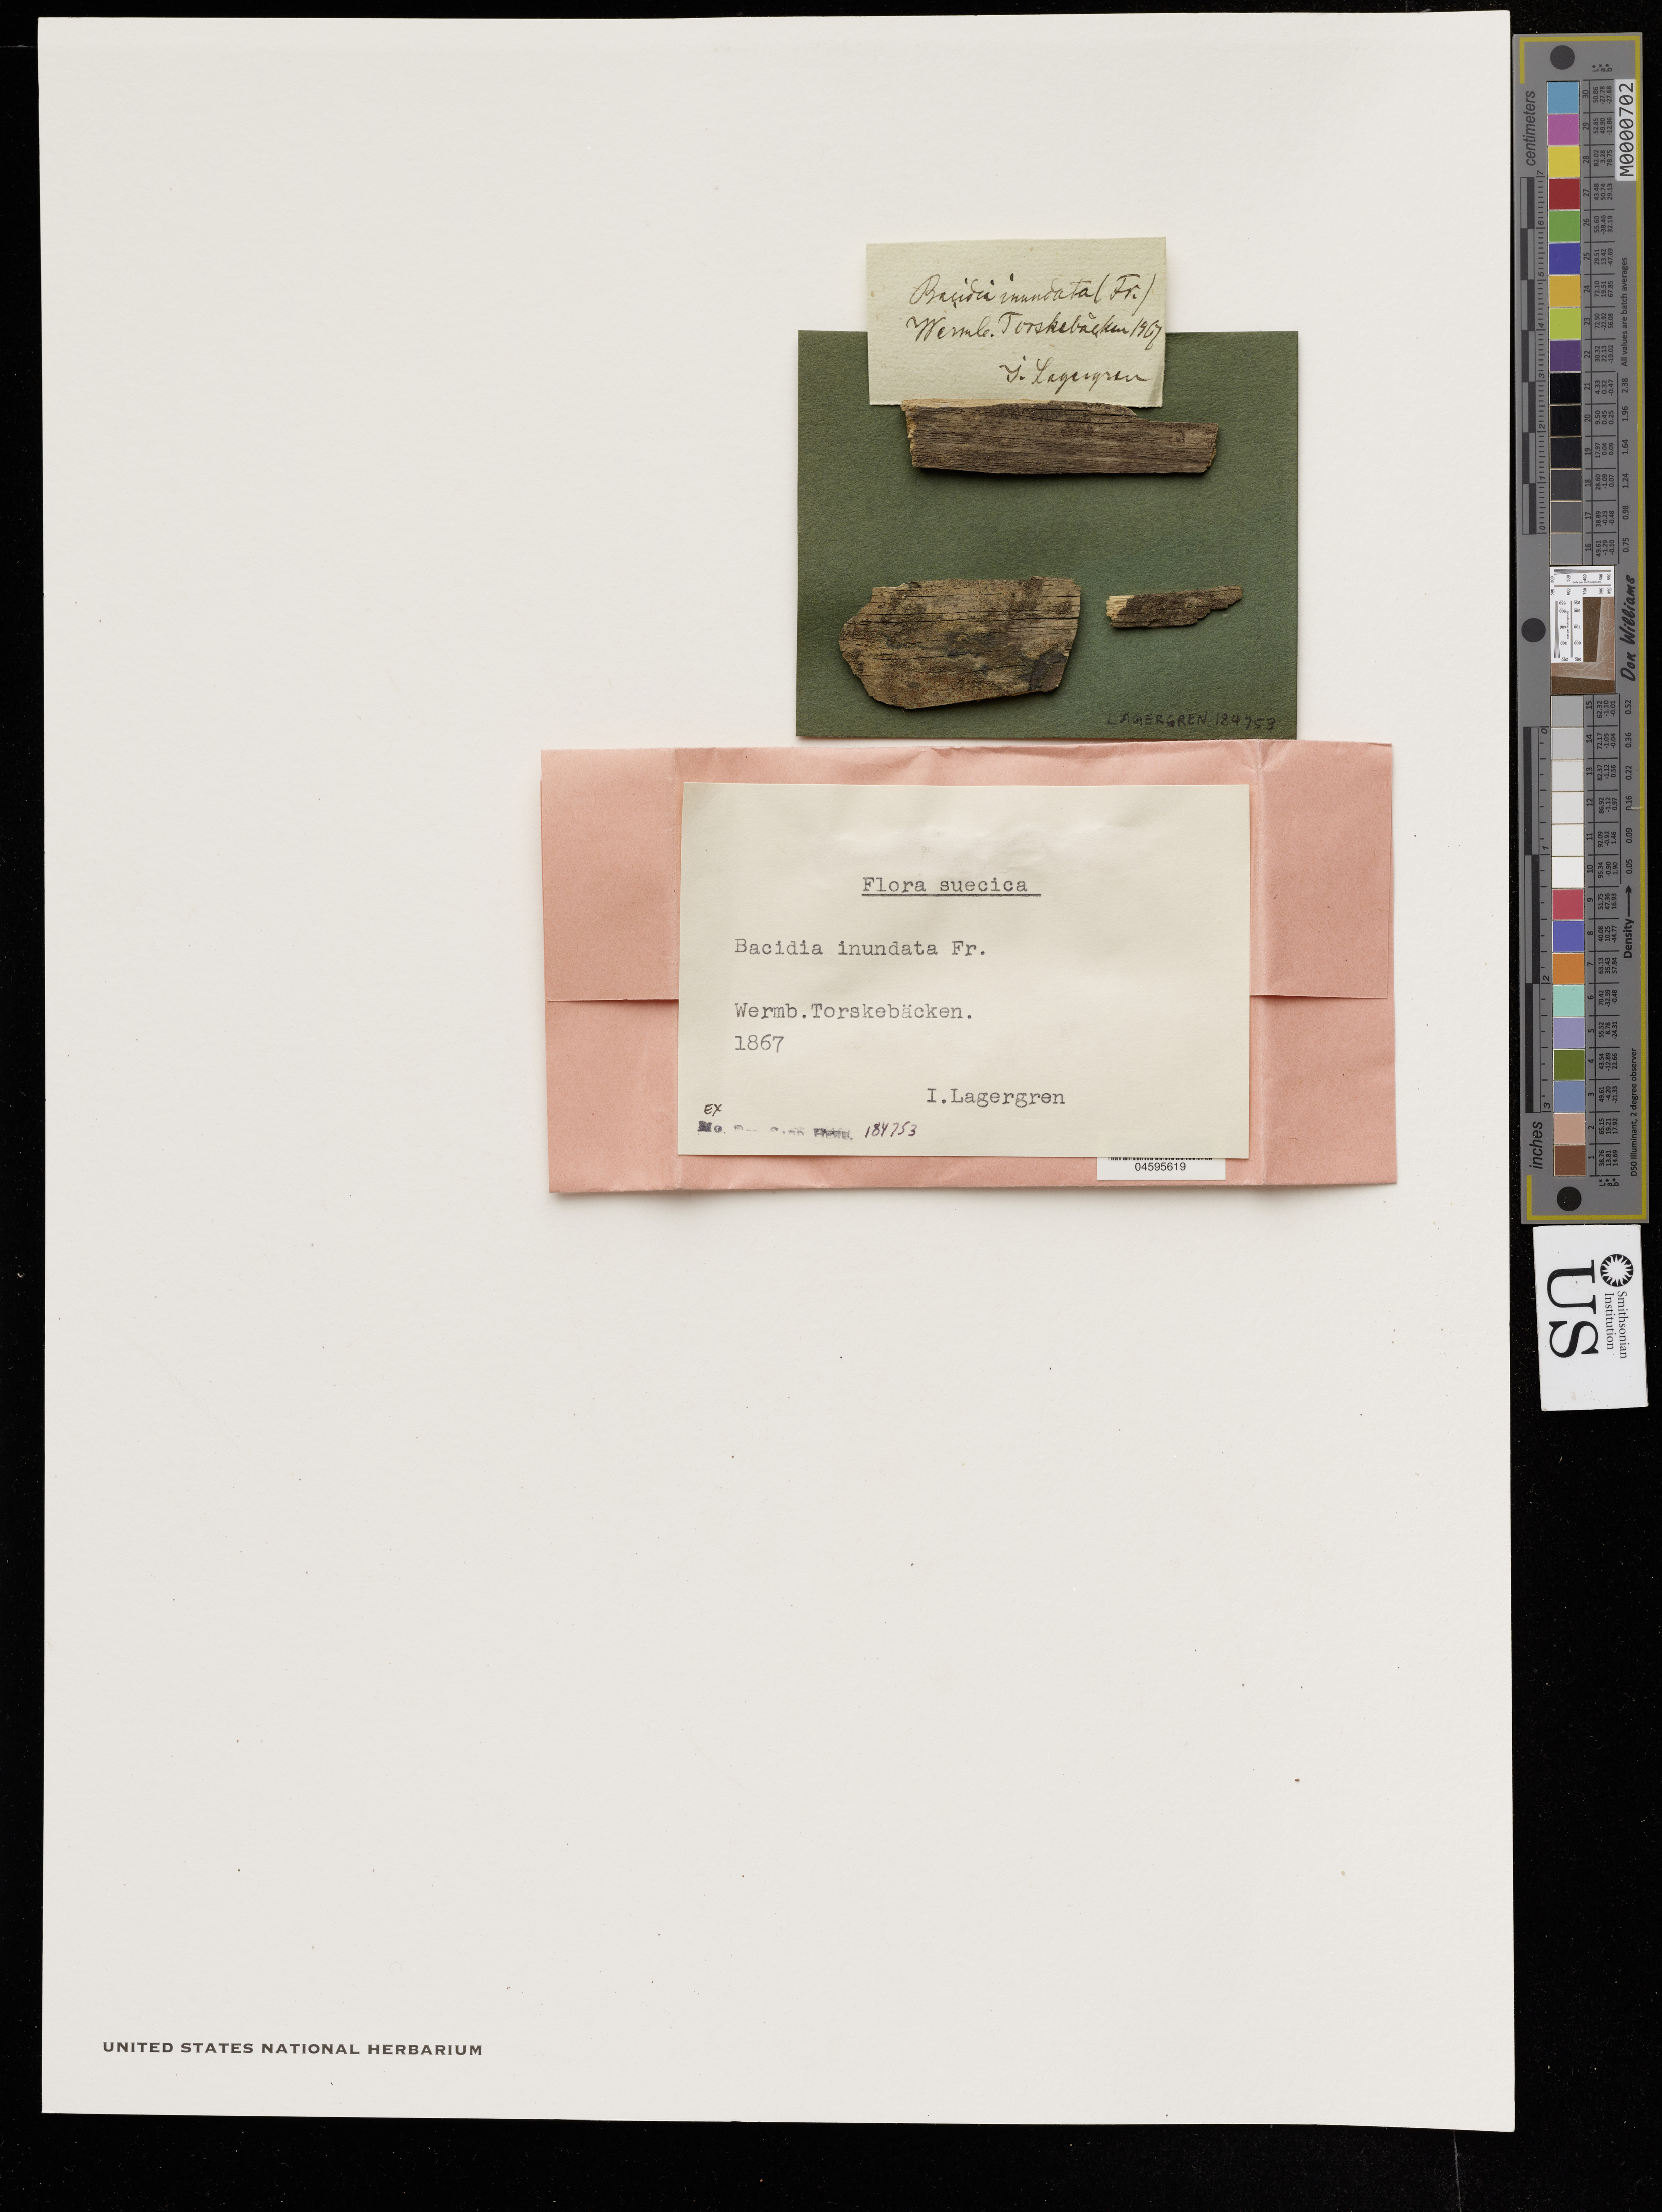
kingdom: Fungi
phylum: Ascomycota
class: Lecanoromycetes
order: Lecanorales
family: Ramalinaceae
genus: Bacidia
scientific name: Bacidia inundata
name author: (Fr.) Körb.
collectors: J. Lagergren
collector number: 184753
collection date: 1867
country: Sweden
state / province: Blekinge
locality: Wermb. Torskebacken